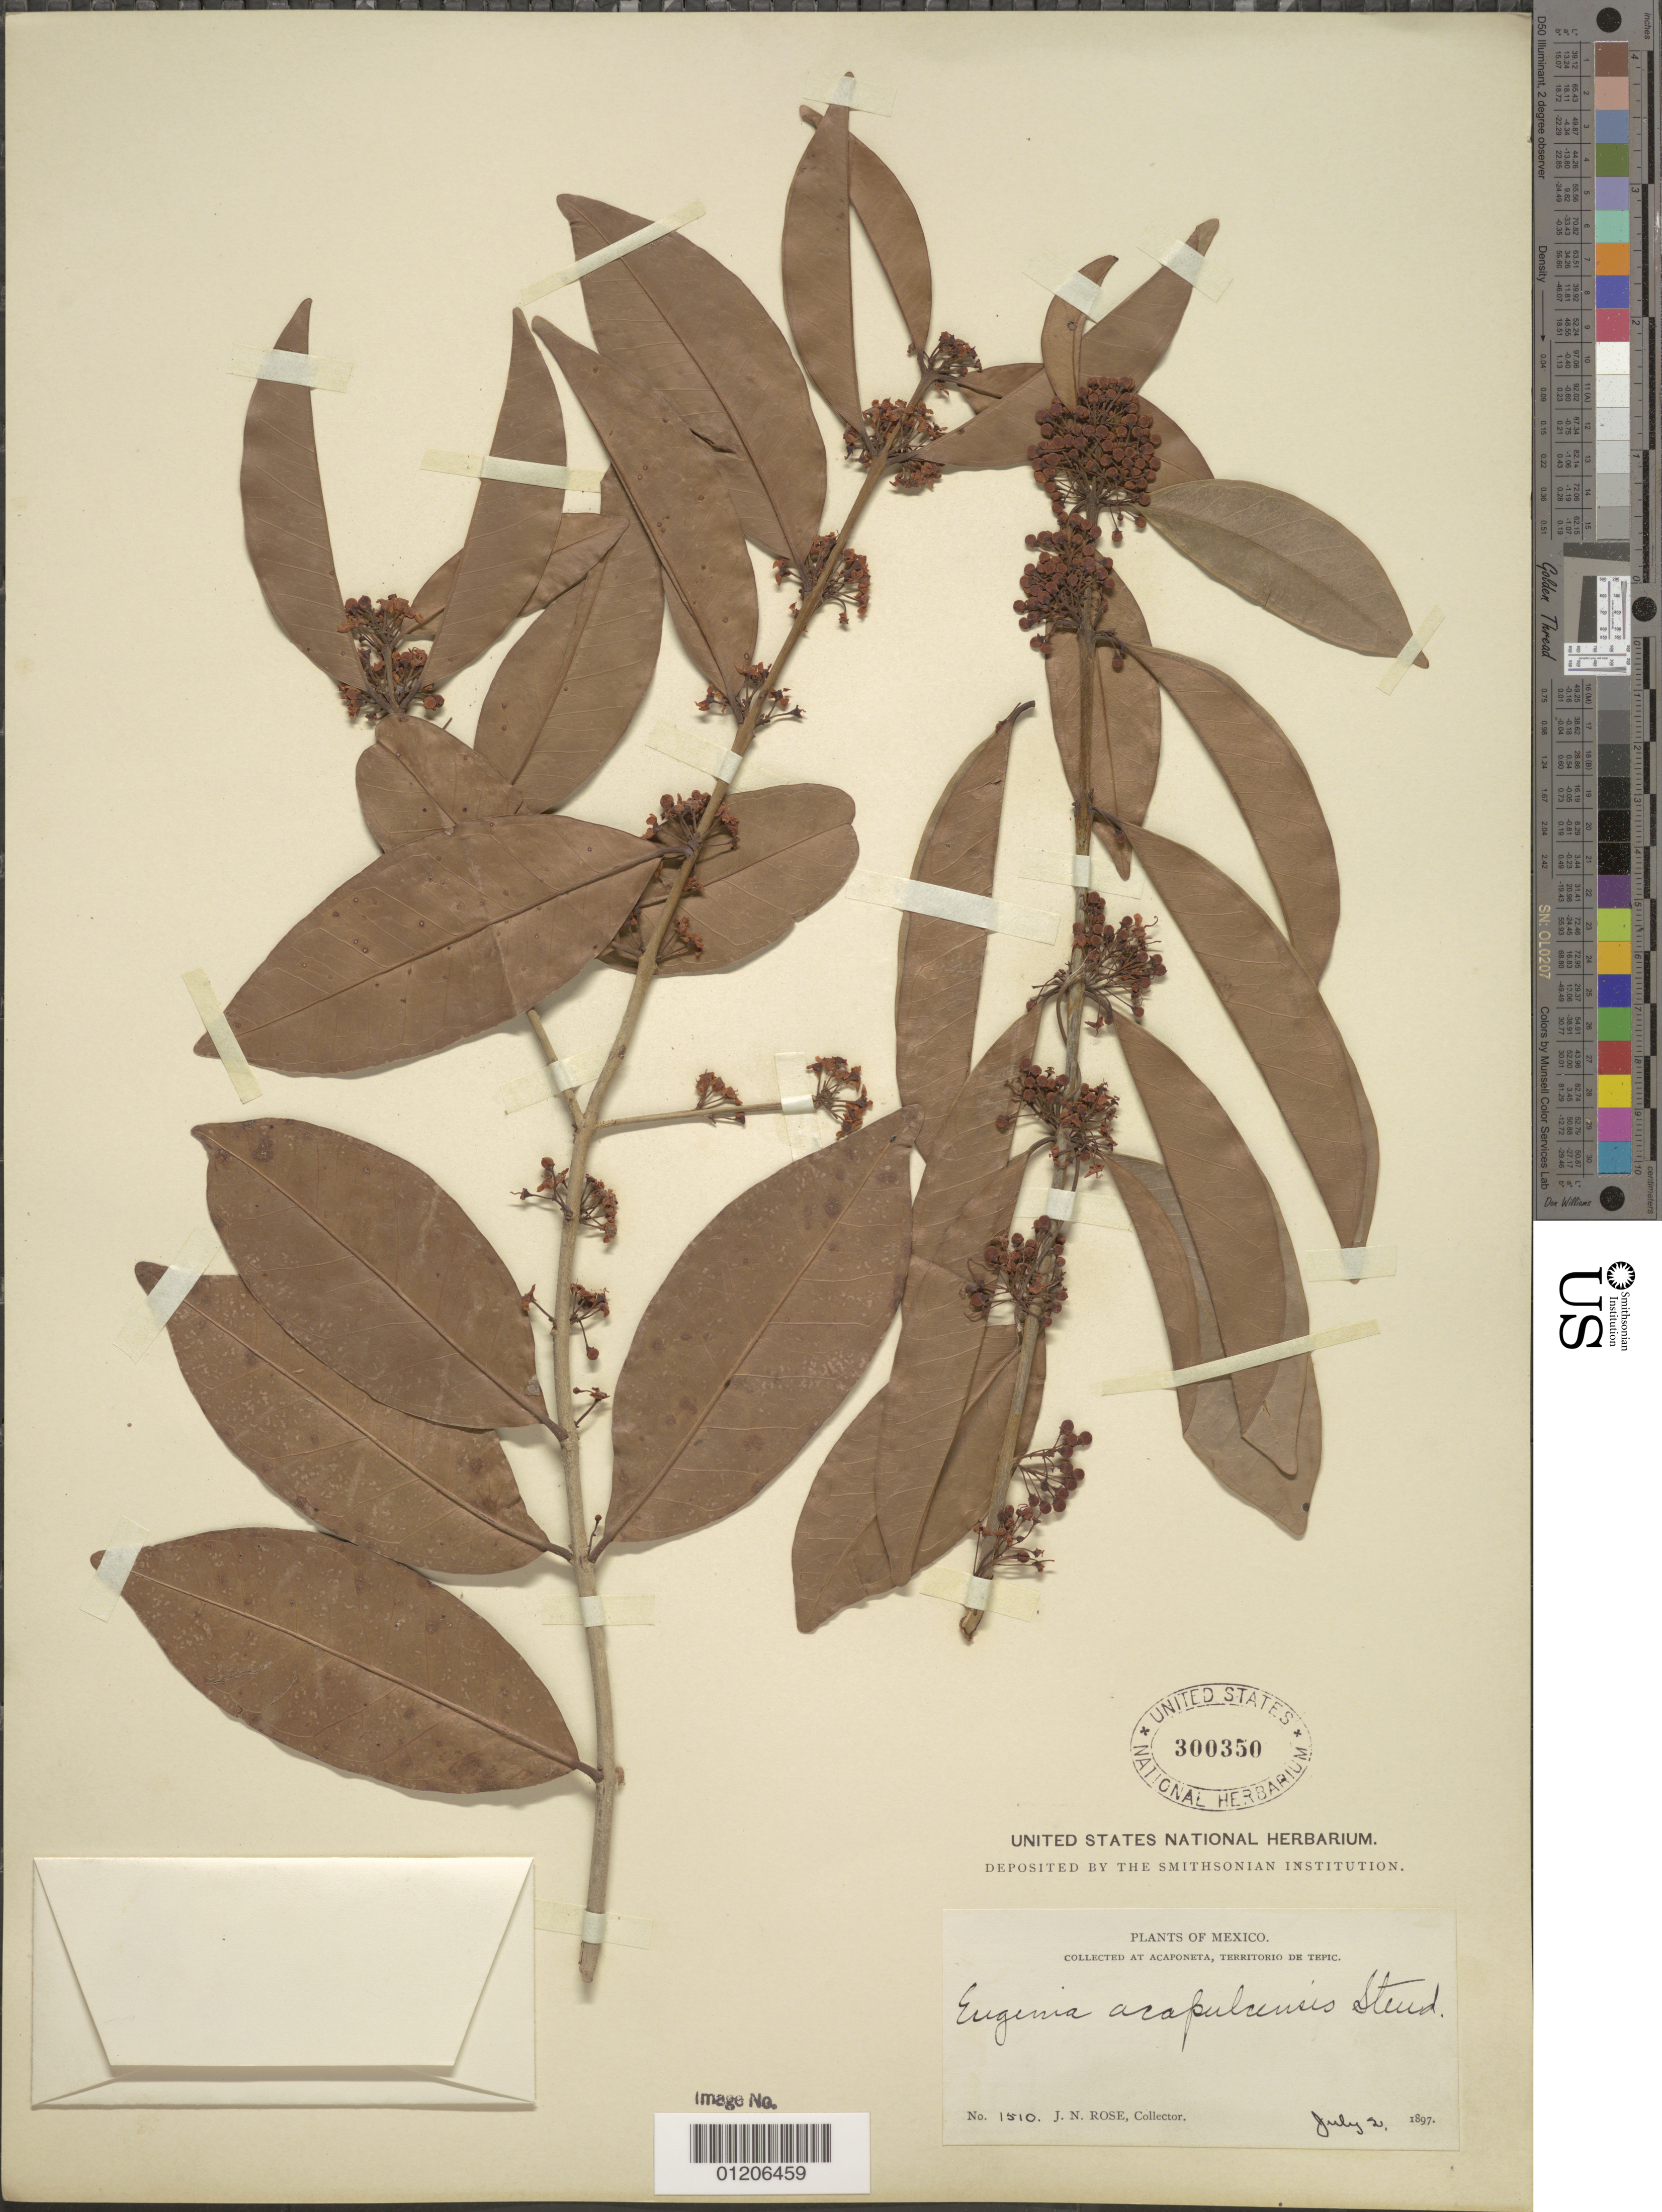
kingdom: Plantae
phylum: Tracheophyta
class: Magnoliopsida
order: Myrtales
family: Myrtaceae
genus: Eugenia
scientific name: Eugenia acapulcensis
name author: Steud.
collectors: J. N. Rose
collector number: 1510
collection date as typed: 02 Jul 1897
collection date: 1897-07-02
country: Mexico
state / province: Nayarit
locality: Acaponeta, Territorio de Tepic.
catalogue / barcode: US 300350